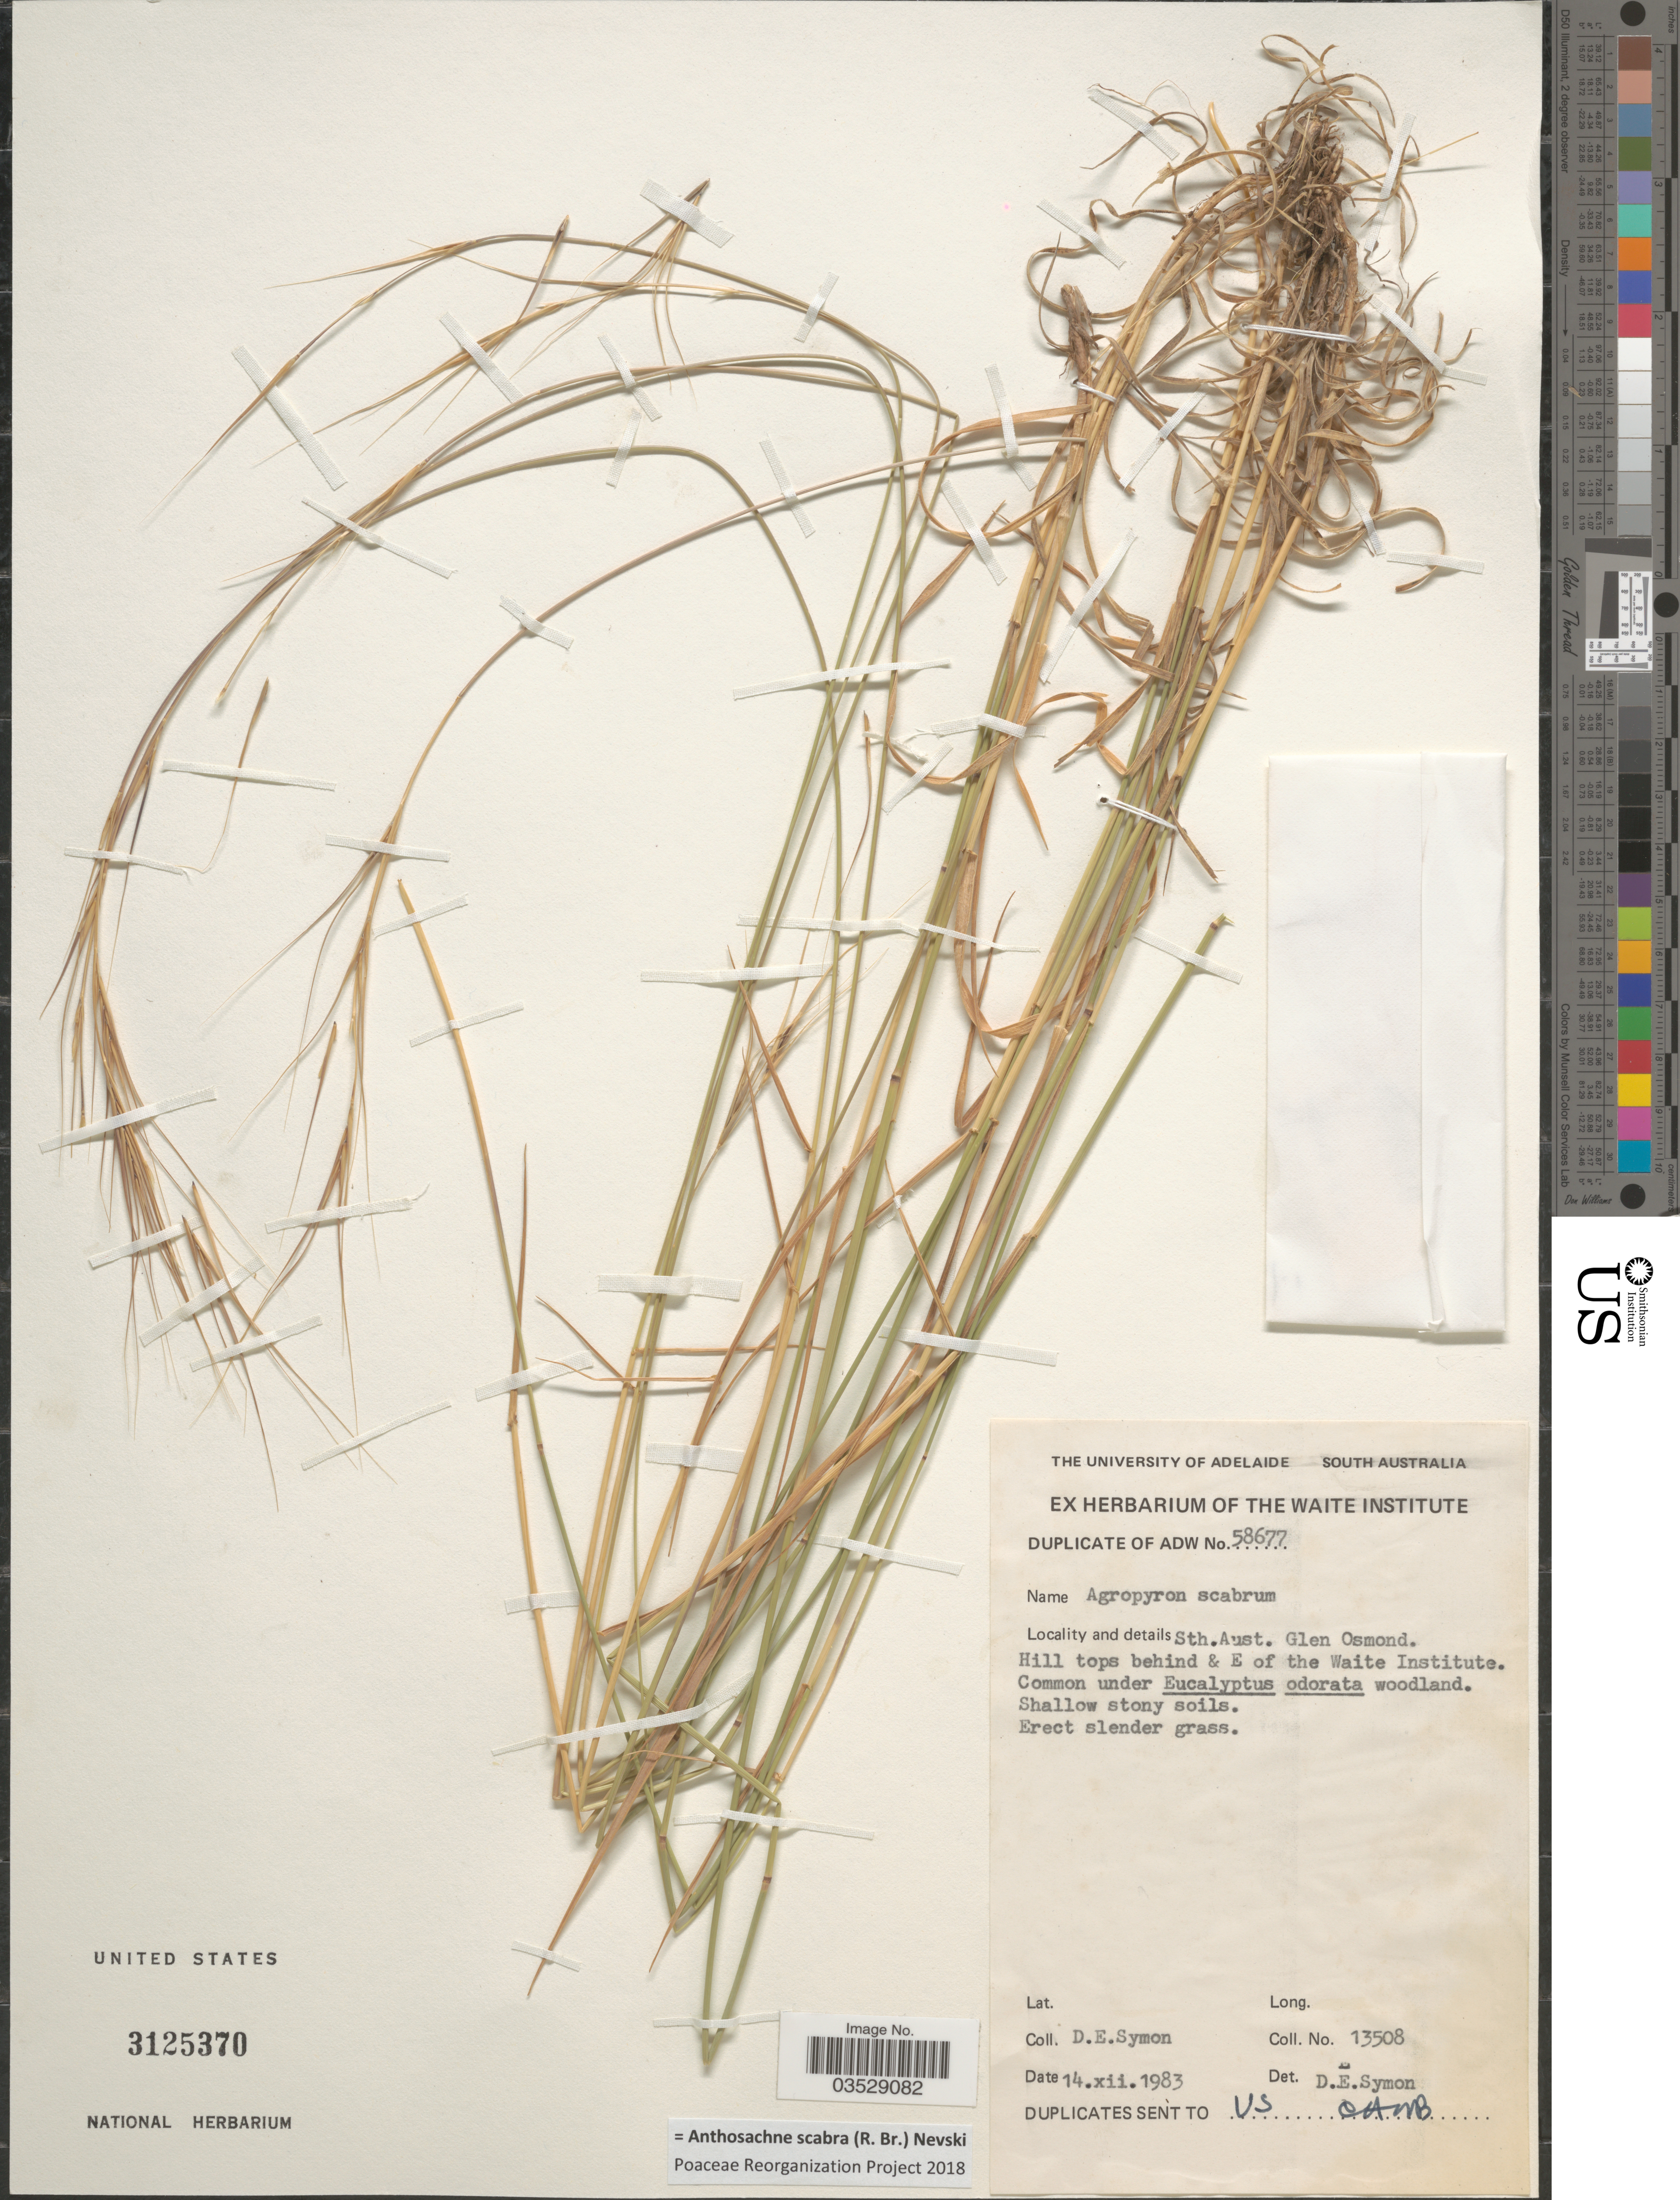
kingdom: Plantae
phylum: Tracheophyta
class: Liliopsida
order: Poales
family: Poaceae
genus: Anthosachne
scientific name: Anthosachne scabra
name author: (R. Br.) Nevski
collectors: D. Symon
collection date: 1983-12-14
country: Australia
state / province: South Australia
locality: Sth. Aust. Glen Osmond. Hill tops behind & E of the Waite Institute.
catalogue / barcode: US 3125370